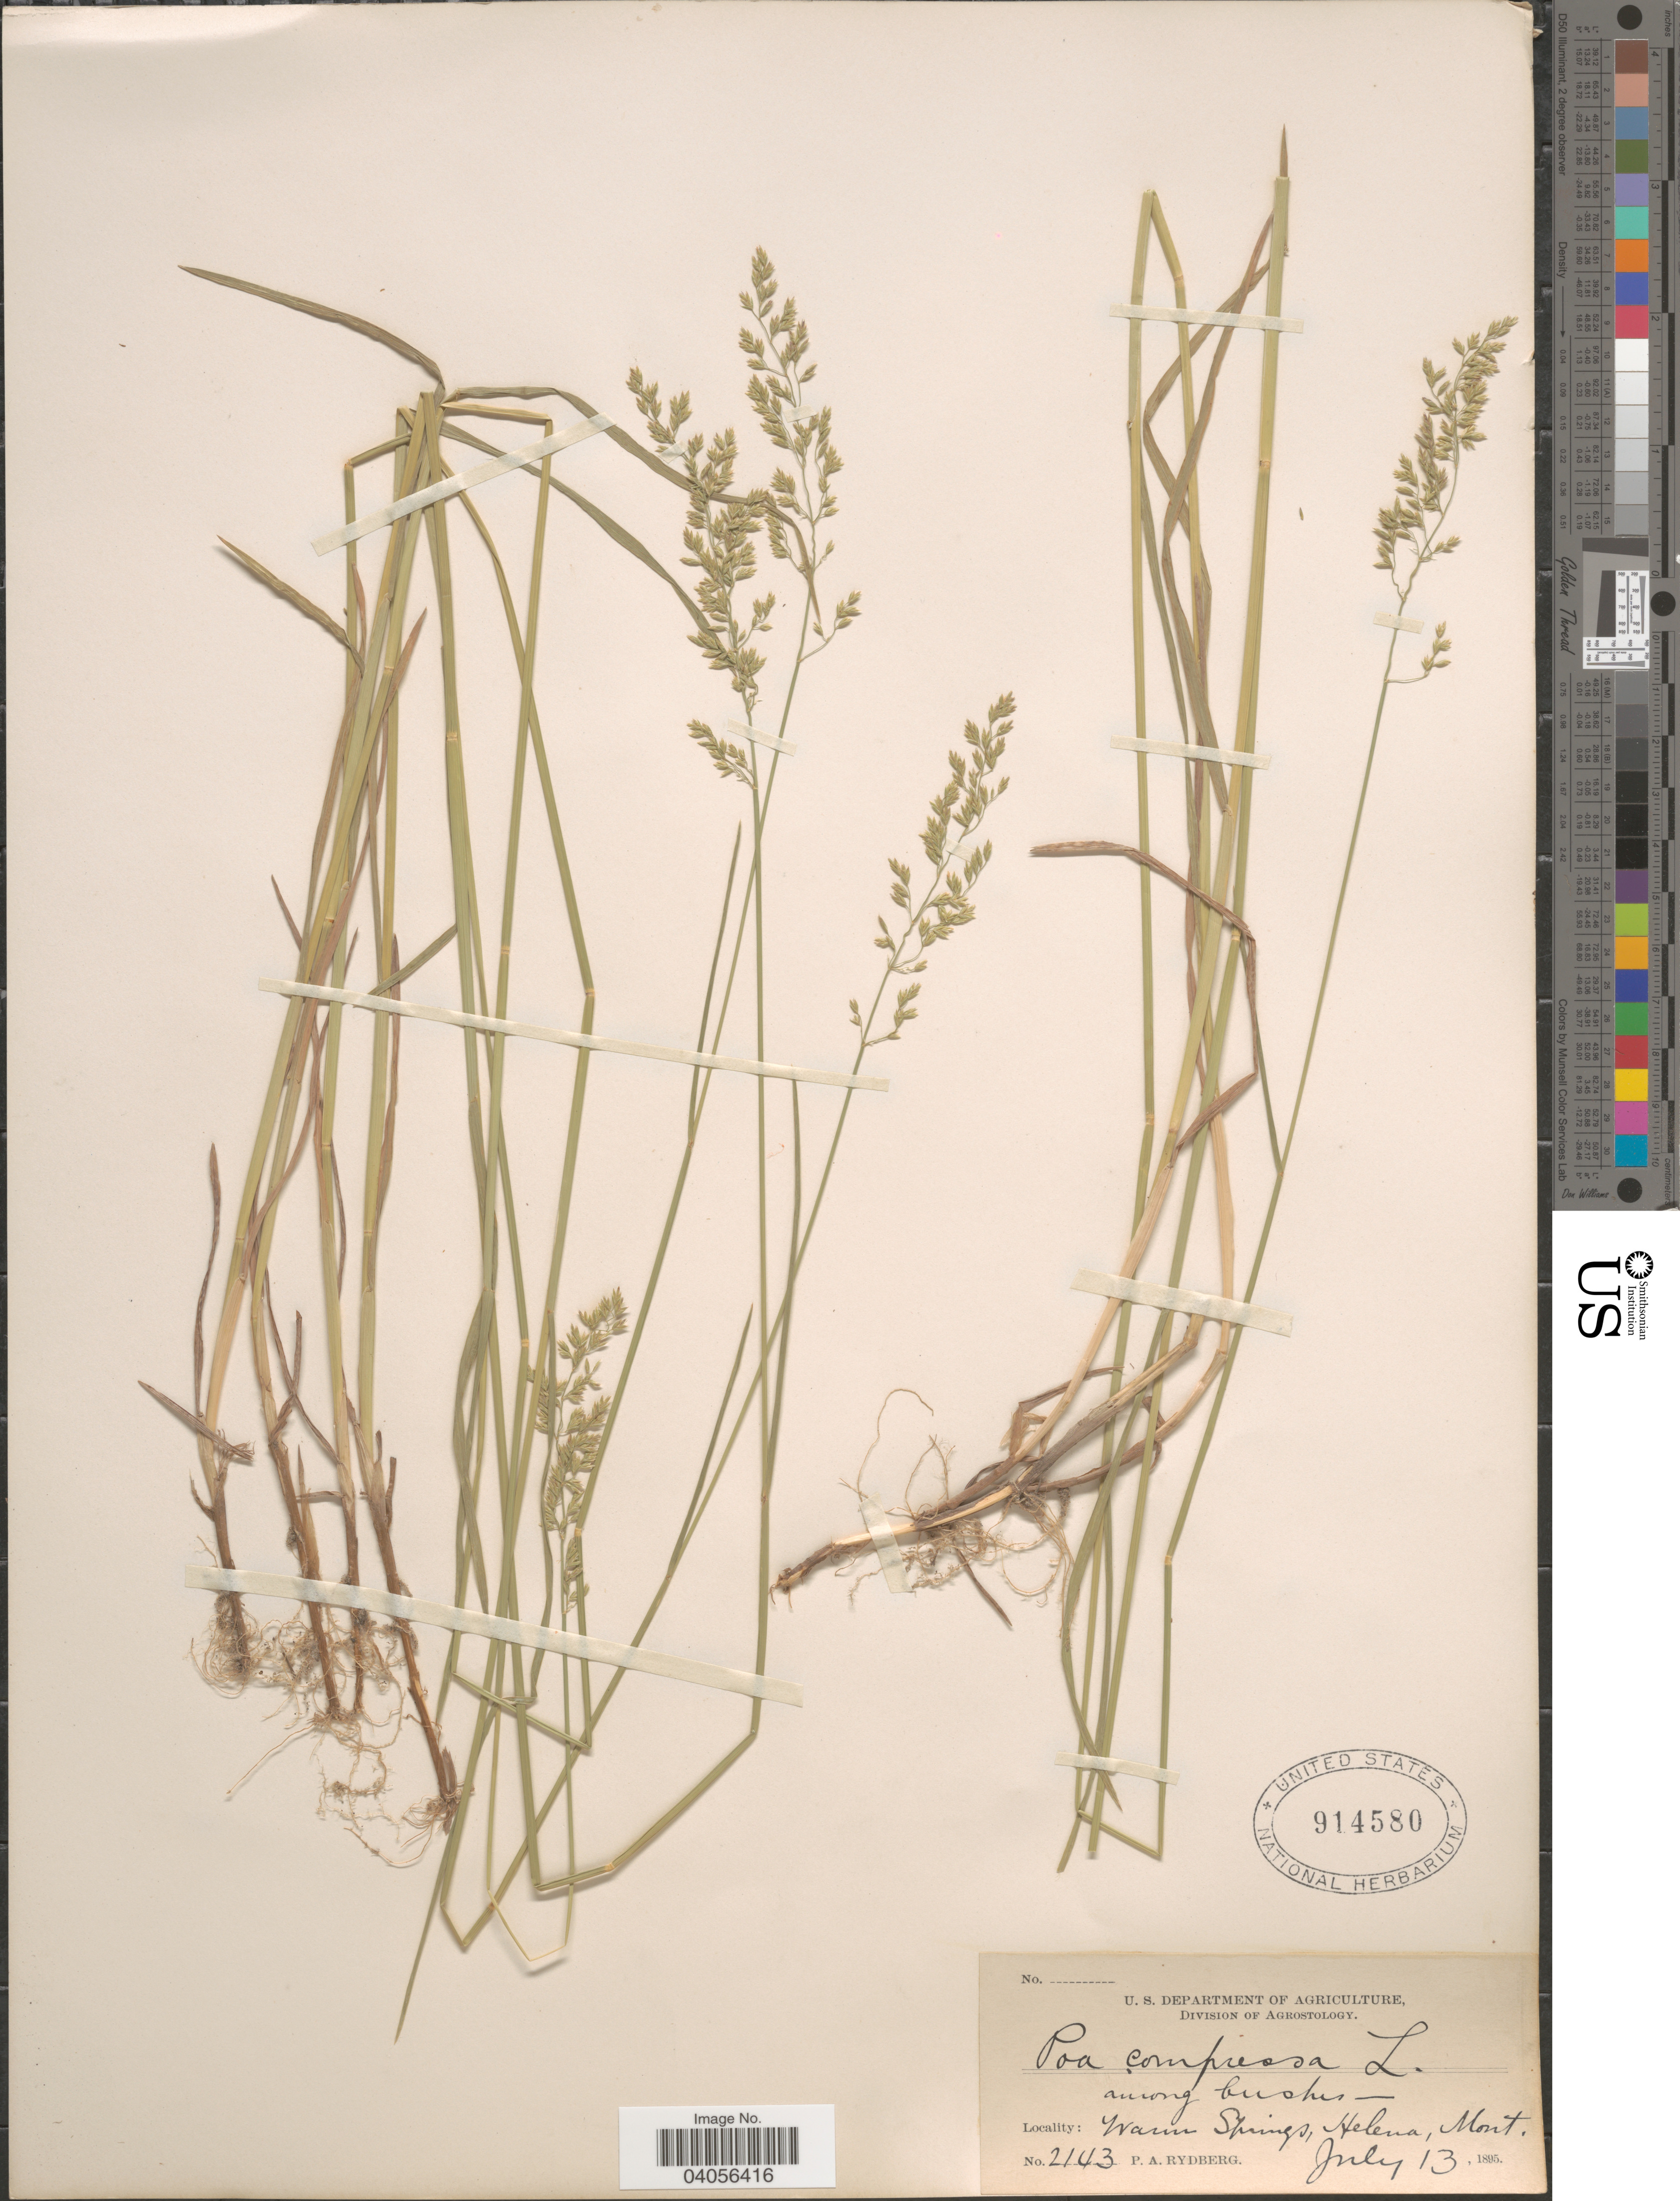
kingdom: Plantae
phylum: Tracheophyta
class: Liliopsida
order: Poales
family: Poaceae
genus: Poa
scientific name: Poa compressa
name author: L.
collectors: P. A. Rydberg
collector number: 2143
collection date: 1895-07-13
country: United States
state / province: Montana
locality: Warm Springs, Helena.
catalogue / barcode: US 914580